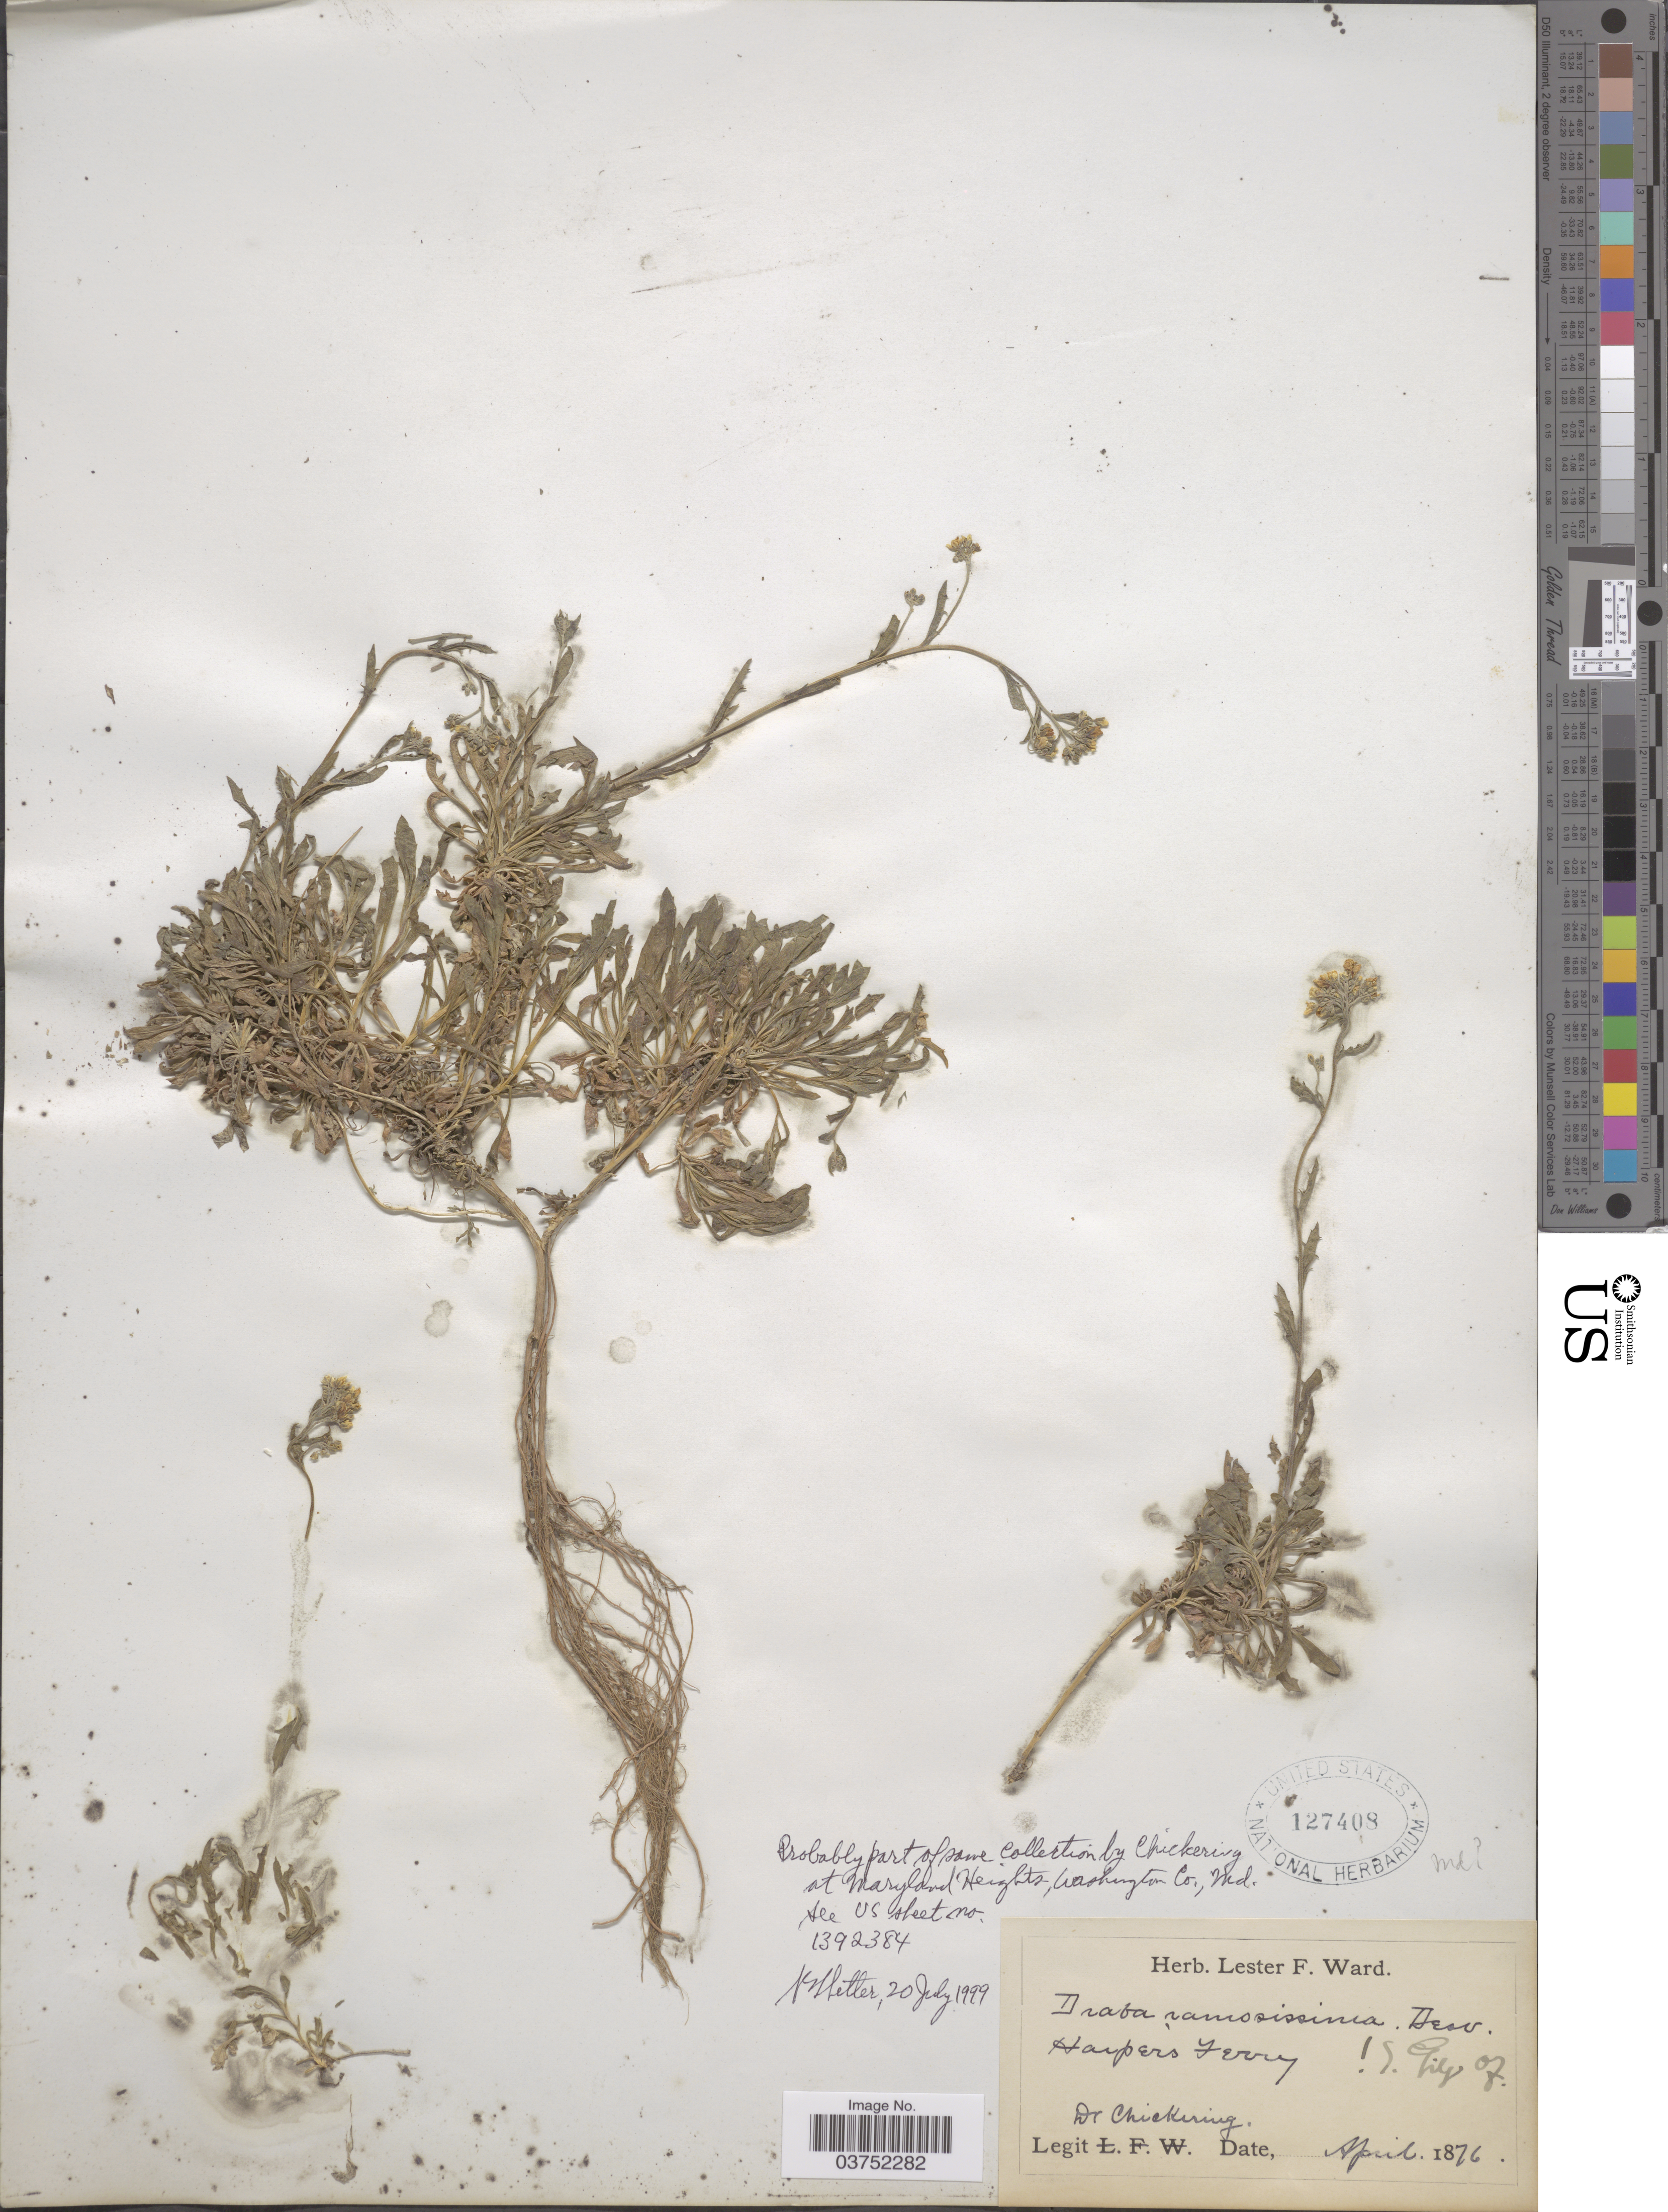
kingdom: Plantae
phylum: Tracheophyta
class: Magnoliopsida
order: Brassicales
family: Brassicaceae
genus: Draba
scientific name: Draba ramosissima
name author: Desv.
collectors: -. Chickering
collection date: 1876-04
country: United States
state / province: Maryland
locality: Harper's Ferry.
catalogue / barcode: US 127408